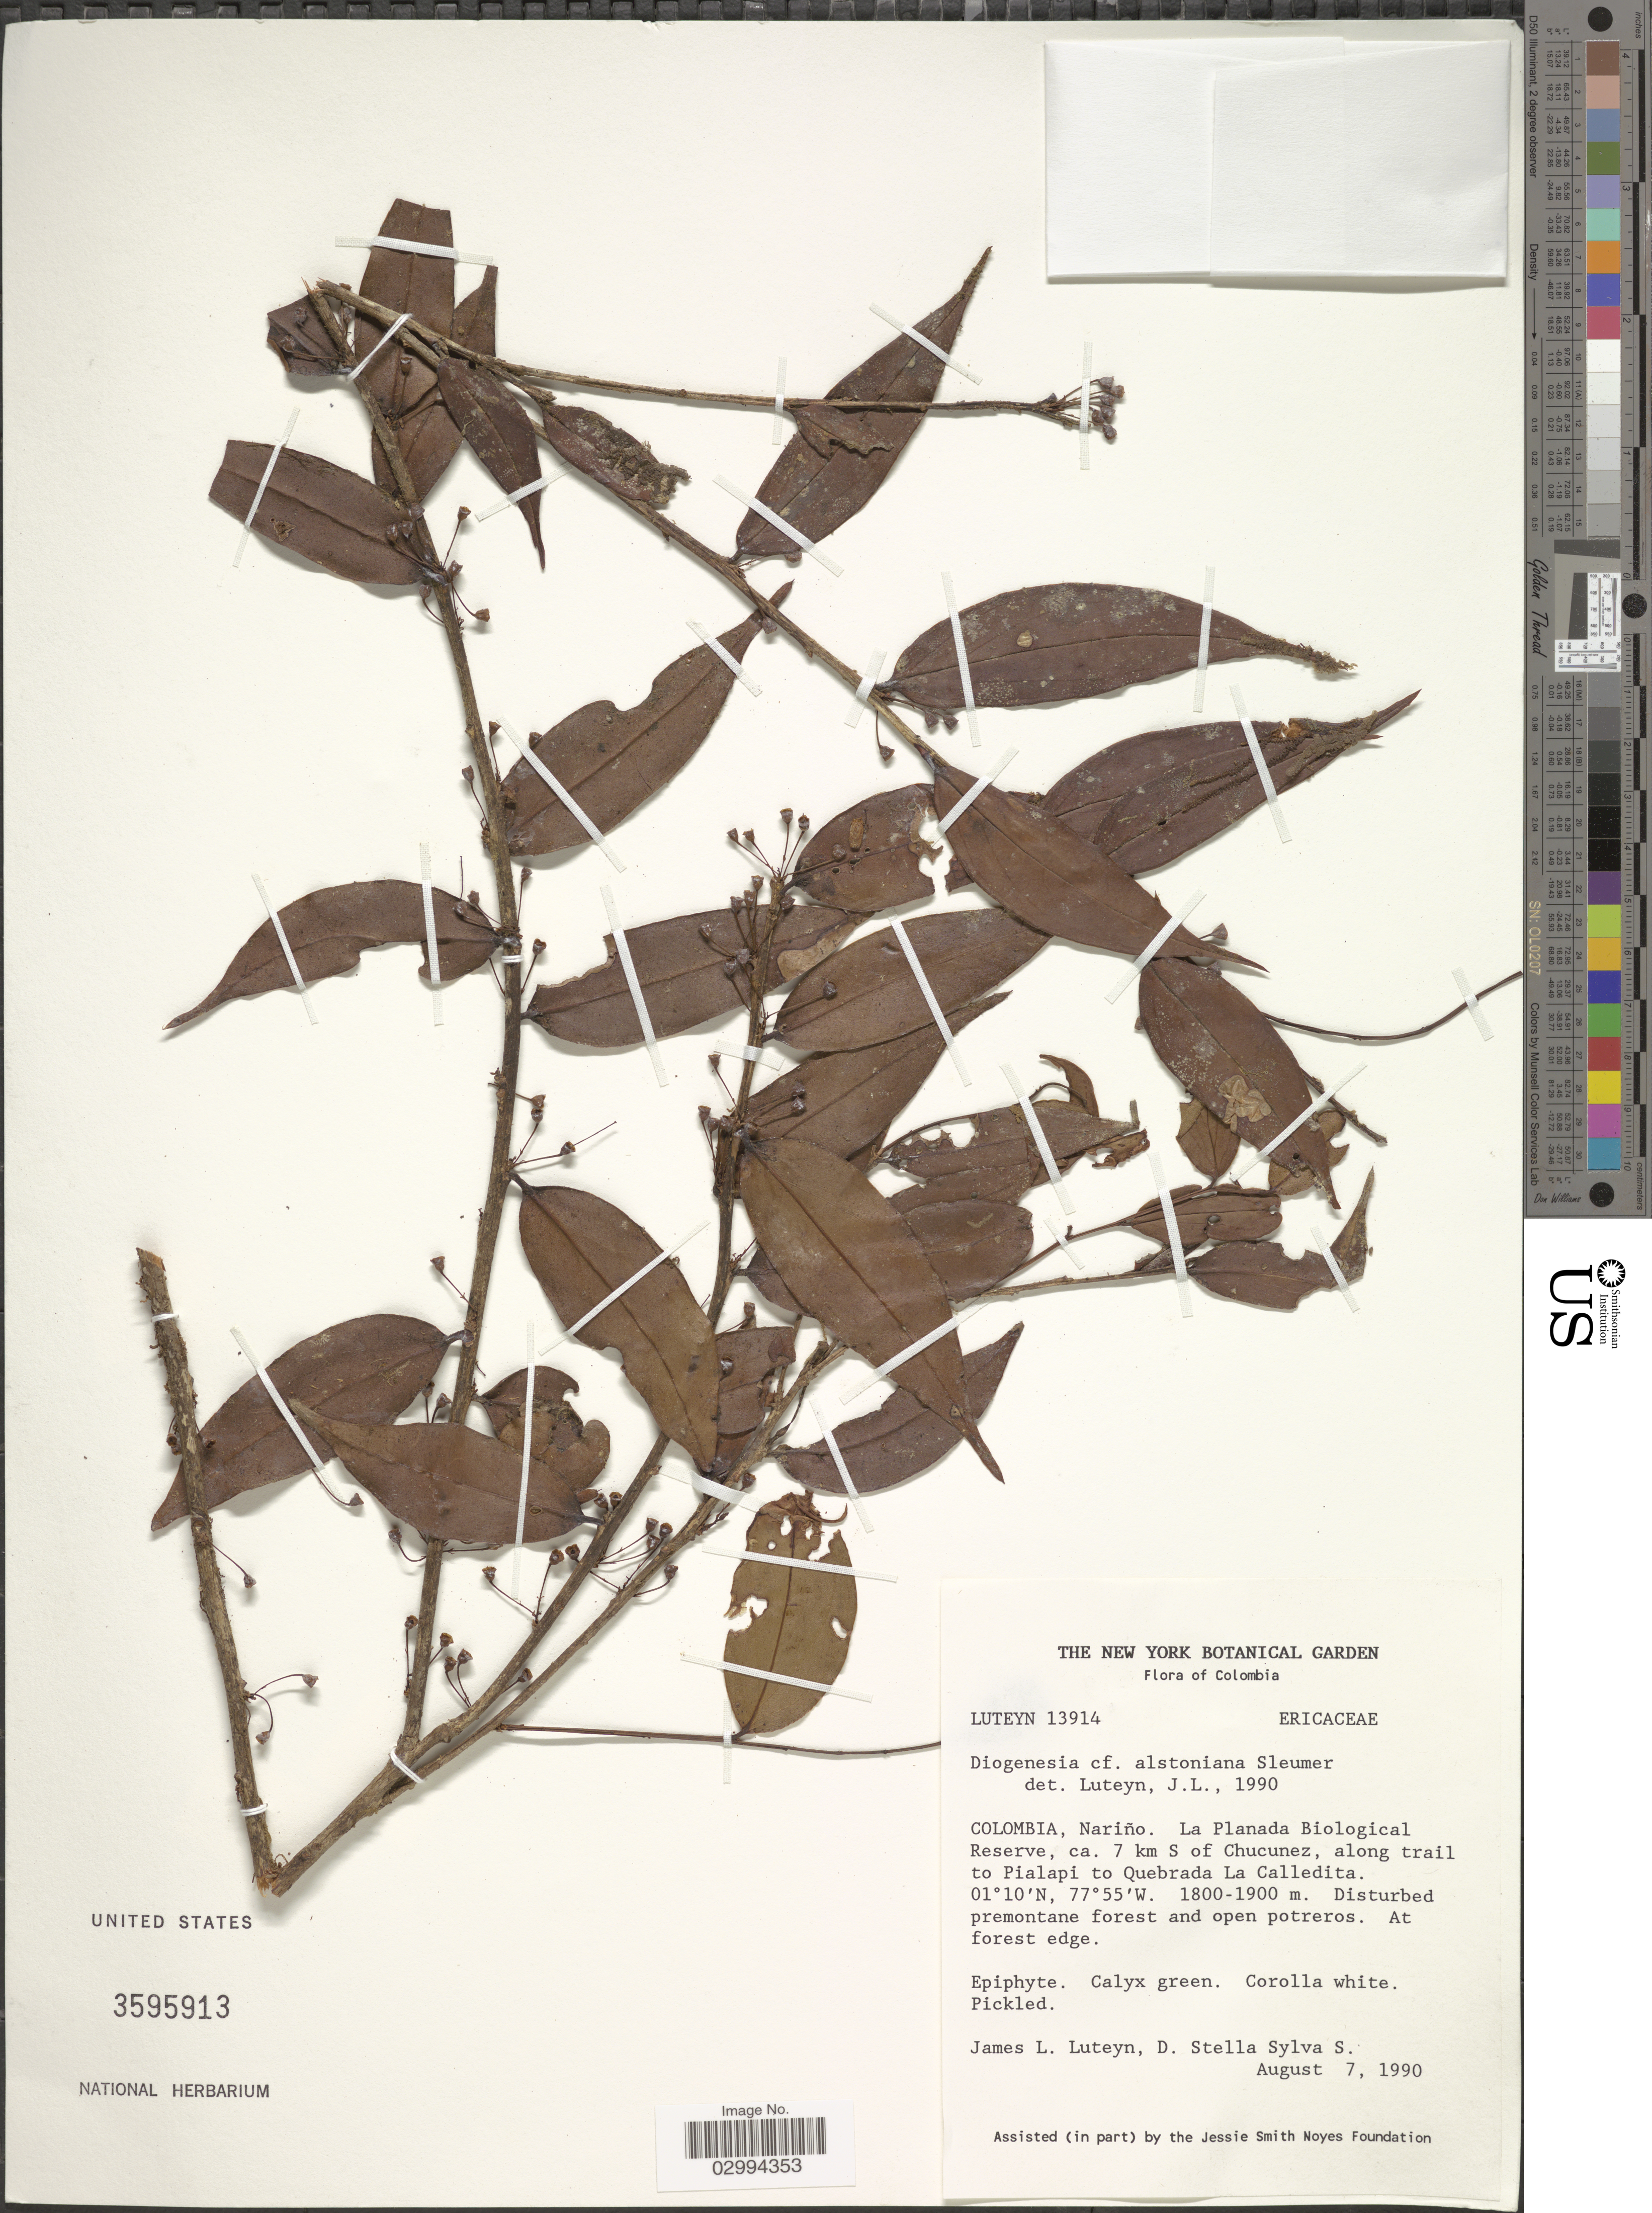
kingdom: Plantae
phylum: Tracheophyta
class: Magnoliopsida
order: Ericales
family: Ericaceae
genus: Diogenesia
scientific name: Diogenesia alstoniana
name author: Sleumer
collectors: J. L. Luteyn & Stella Sylva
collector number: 13914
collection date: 1990-08-07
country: Colombia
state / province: Nariño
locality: La Planada Biological Reserve, ca. 7 km S of Chucunez, along trail to Pialapi to Quebrada La Calledita.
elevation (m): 1800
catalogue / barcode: US 3595913